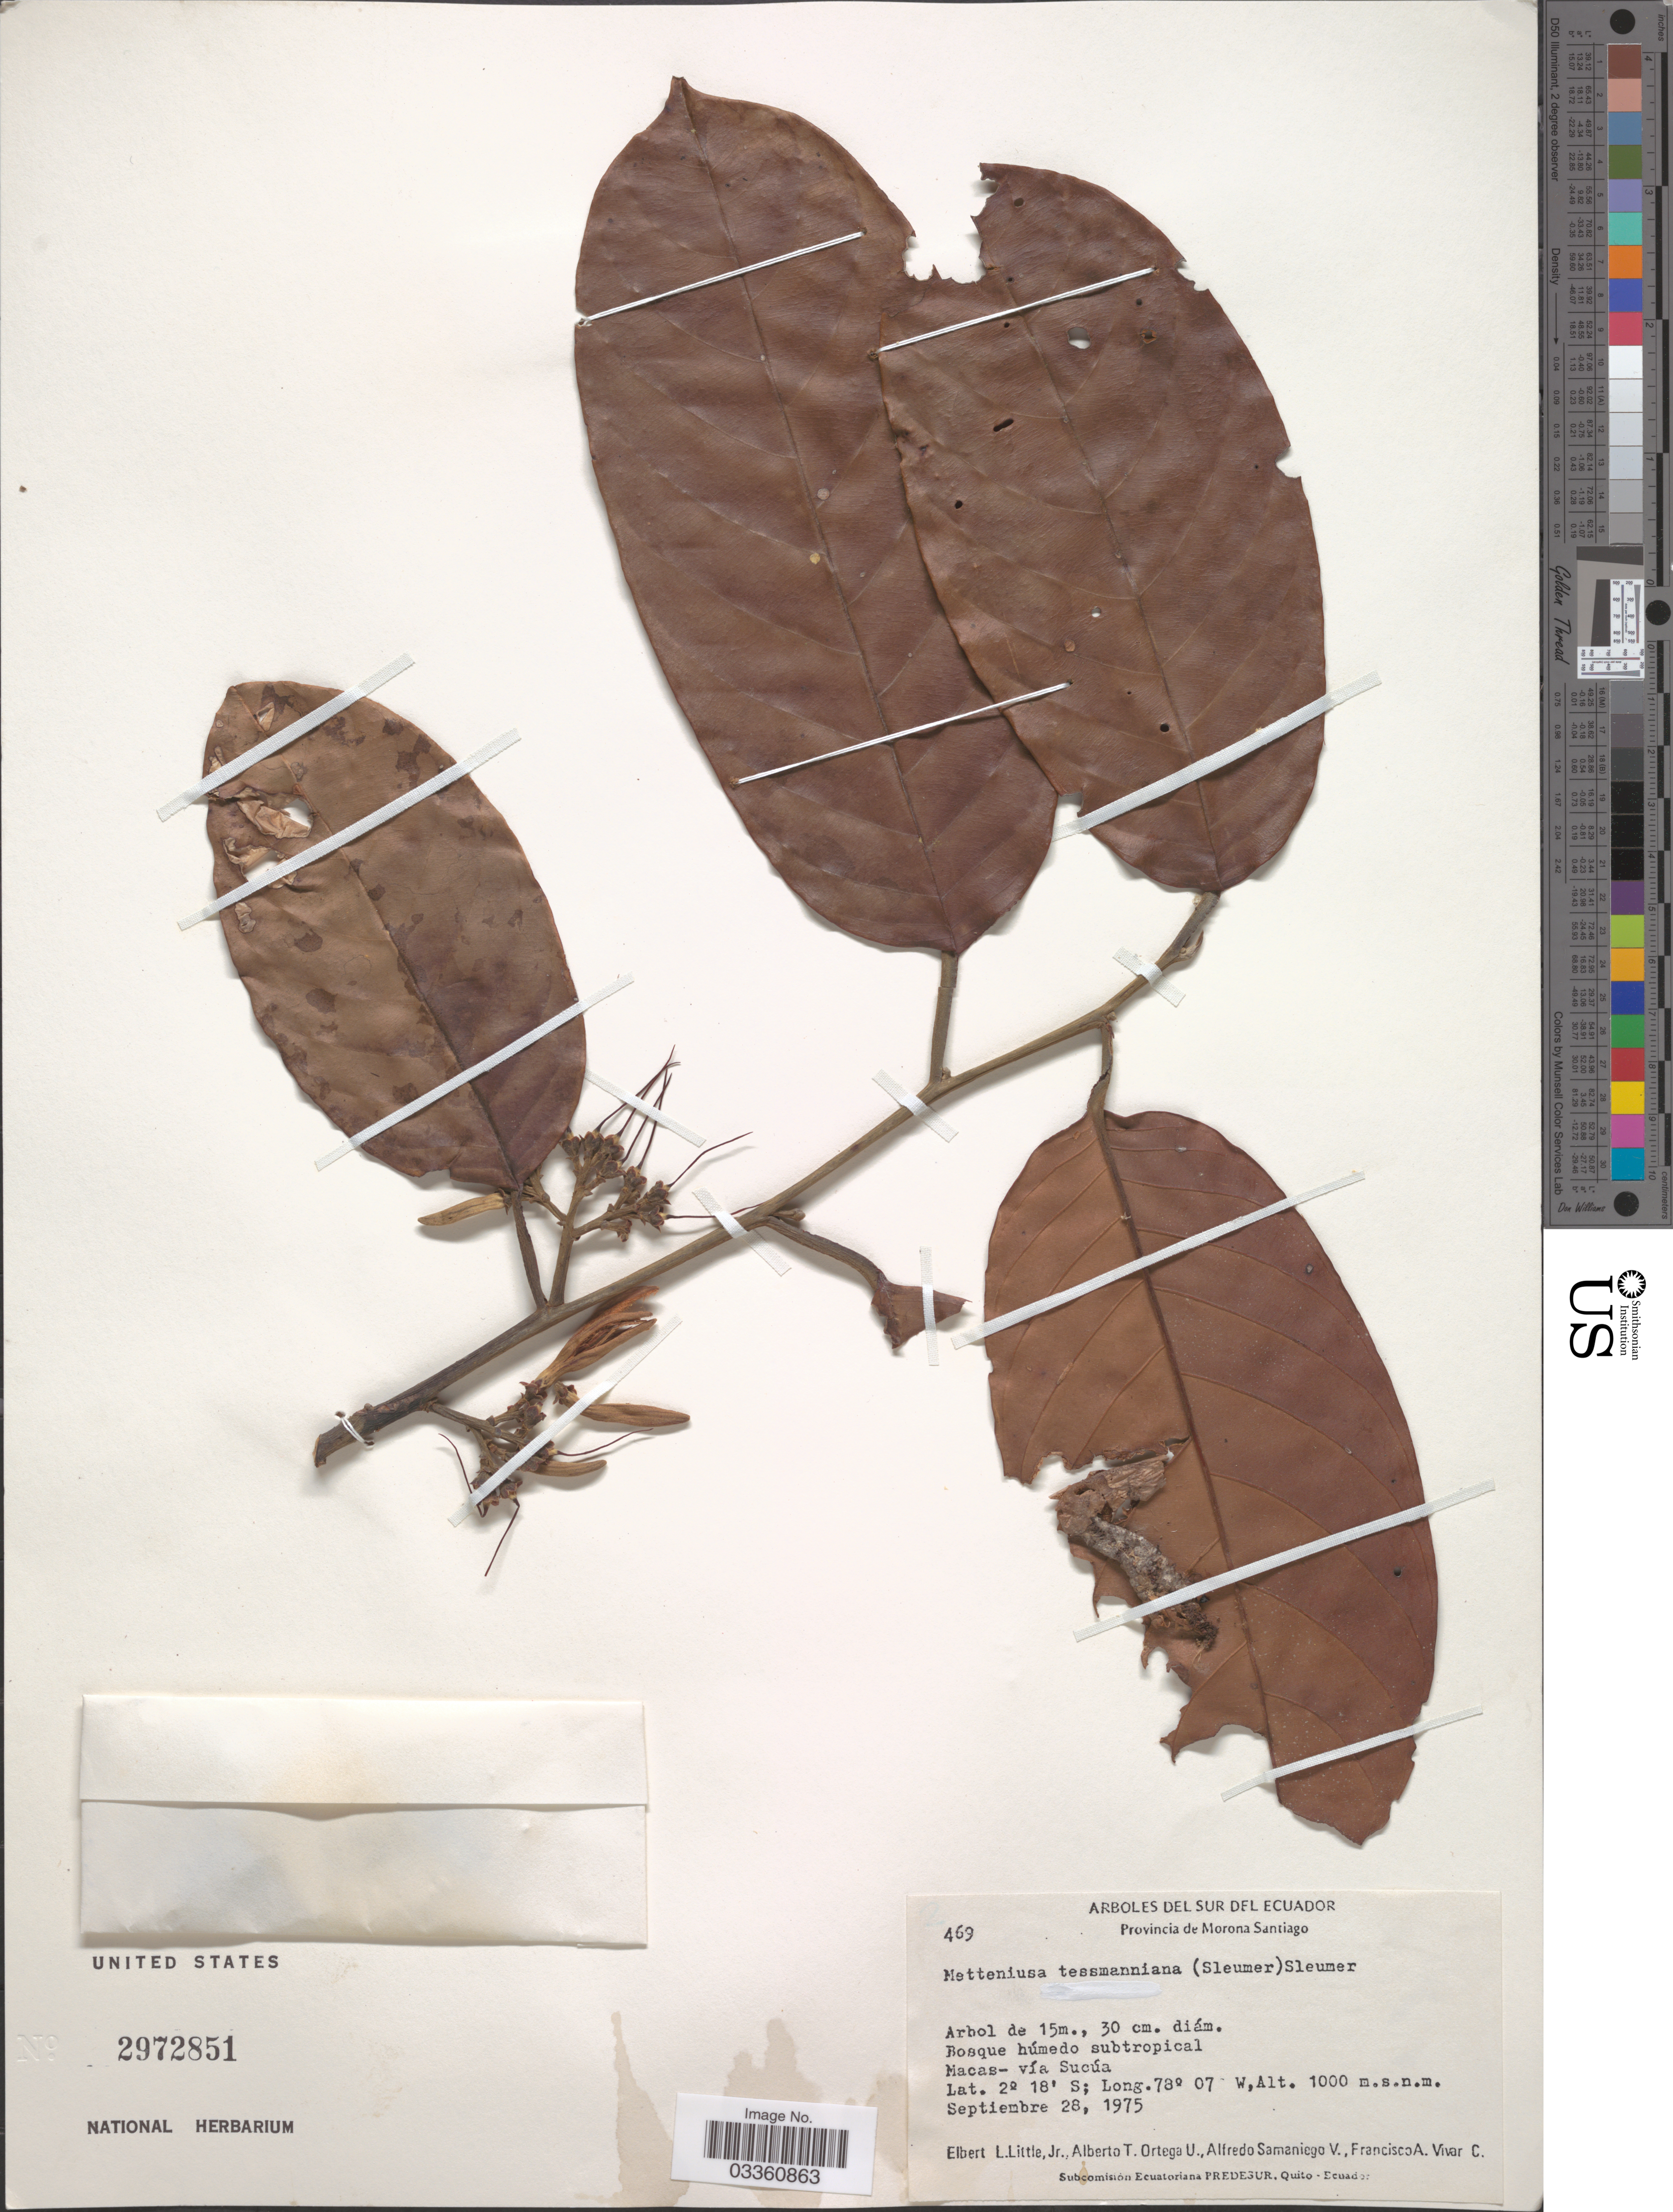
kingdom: Plantae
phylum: Tracheophyta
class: Magnoliopsida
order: Metteniusales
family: Metteniusaceae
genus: Metteniusa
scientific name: Metteniusa tessmanniana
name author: (Sleumer) Sleumer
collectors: E. L. Little, A. T. Ortega U., A. V. Samaniego & F. A. Vivar C.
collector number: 469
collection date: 1975-09-28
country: Ecuador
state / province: Morona-Santiago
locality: Sur del Ecuador. Macas- vía Sucúa.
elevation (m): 1000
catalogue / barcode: US 2972851